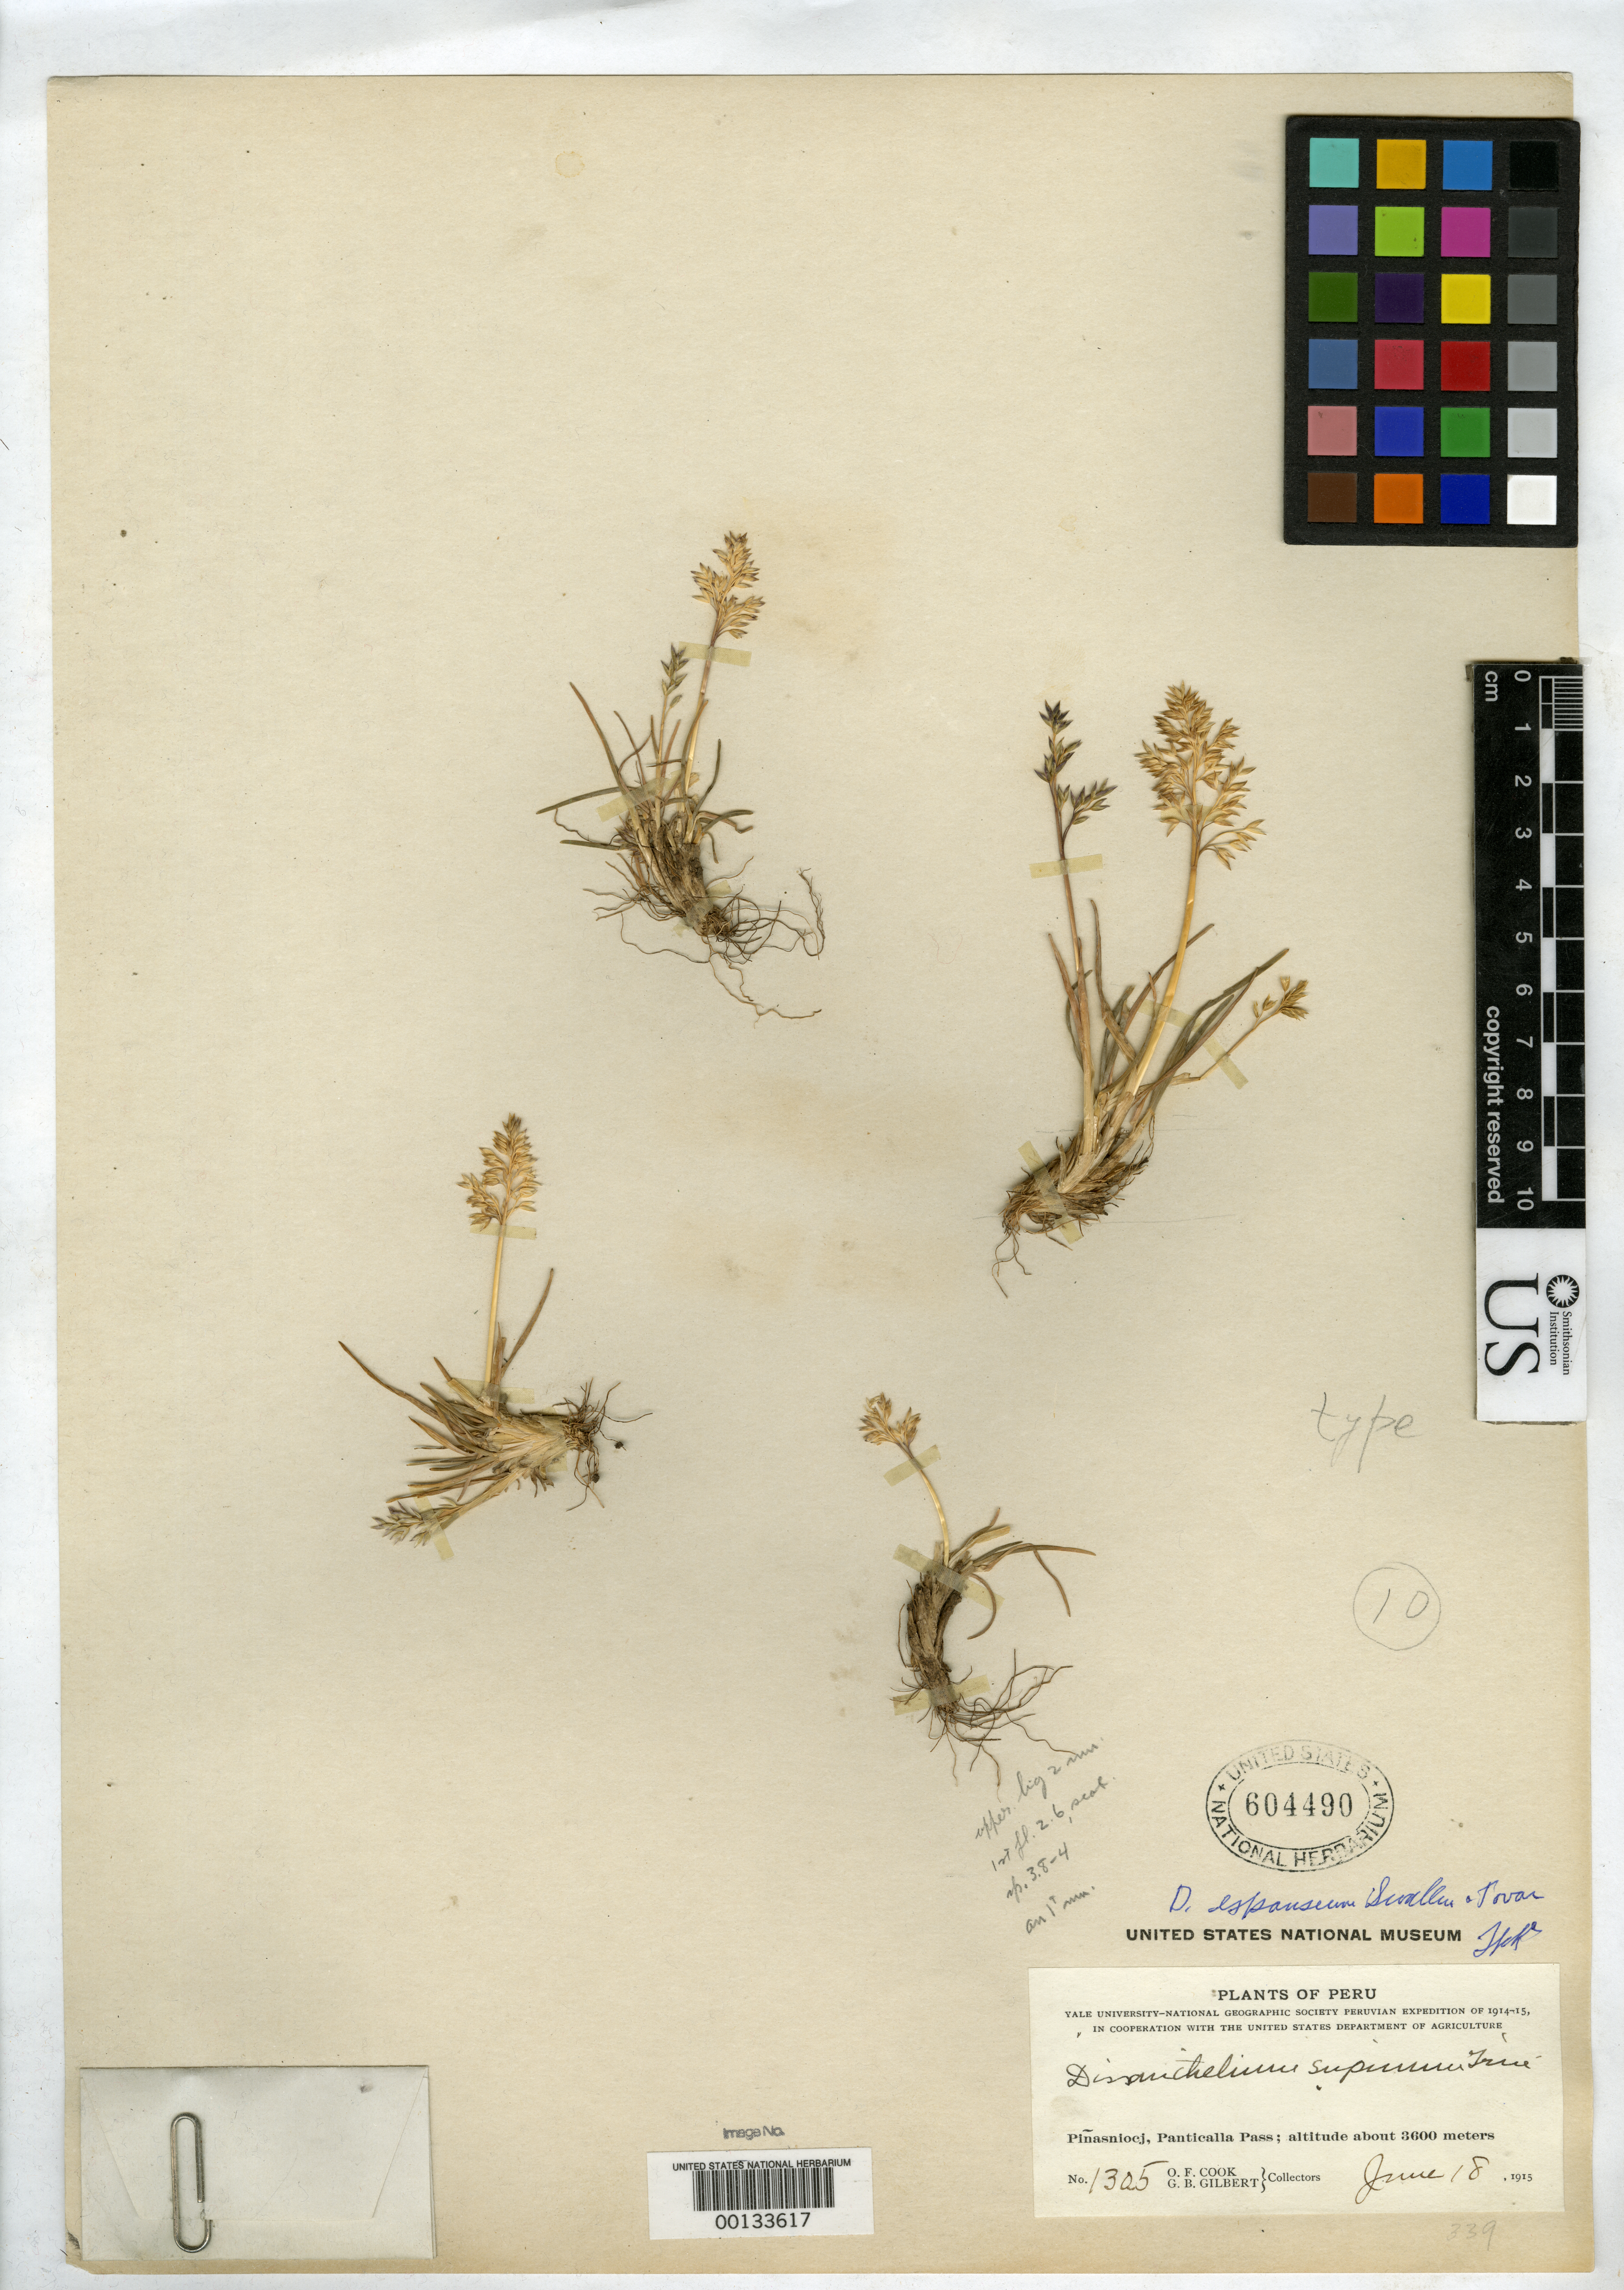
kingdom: Plantae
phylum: Tracheophyta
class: Liliopsida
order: Poales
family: Poaceae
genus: Dissanthelium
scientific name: Dissanthelium expansum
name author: Swallen & Tovar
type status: Holotype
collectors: O. F. Cook & G. B. Gilbert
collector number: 1305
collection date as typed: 18 Jun 1915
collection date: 1915-06-18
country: Peru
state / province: Cusco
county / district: Cusco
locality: Pinasniocj, Panticalla Pass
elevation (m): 3600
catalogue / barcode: US 604490